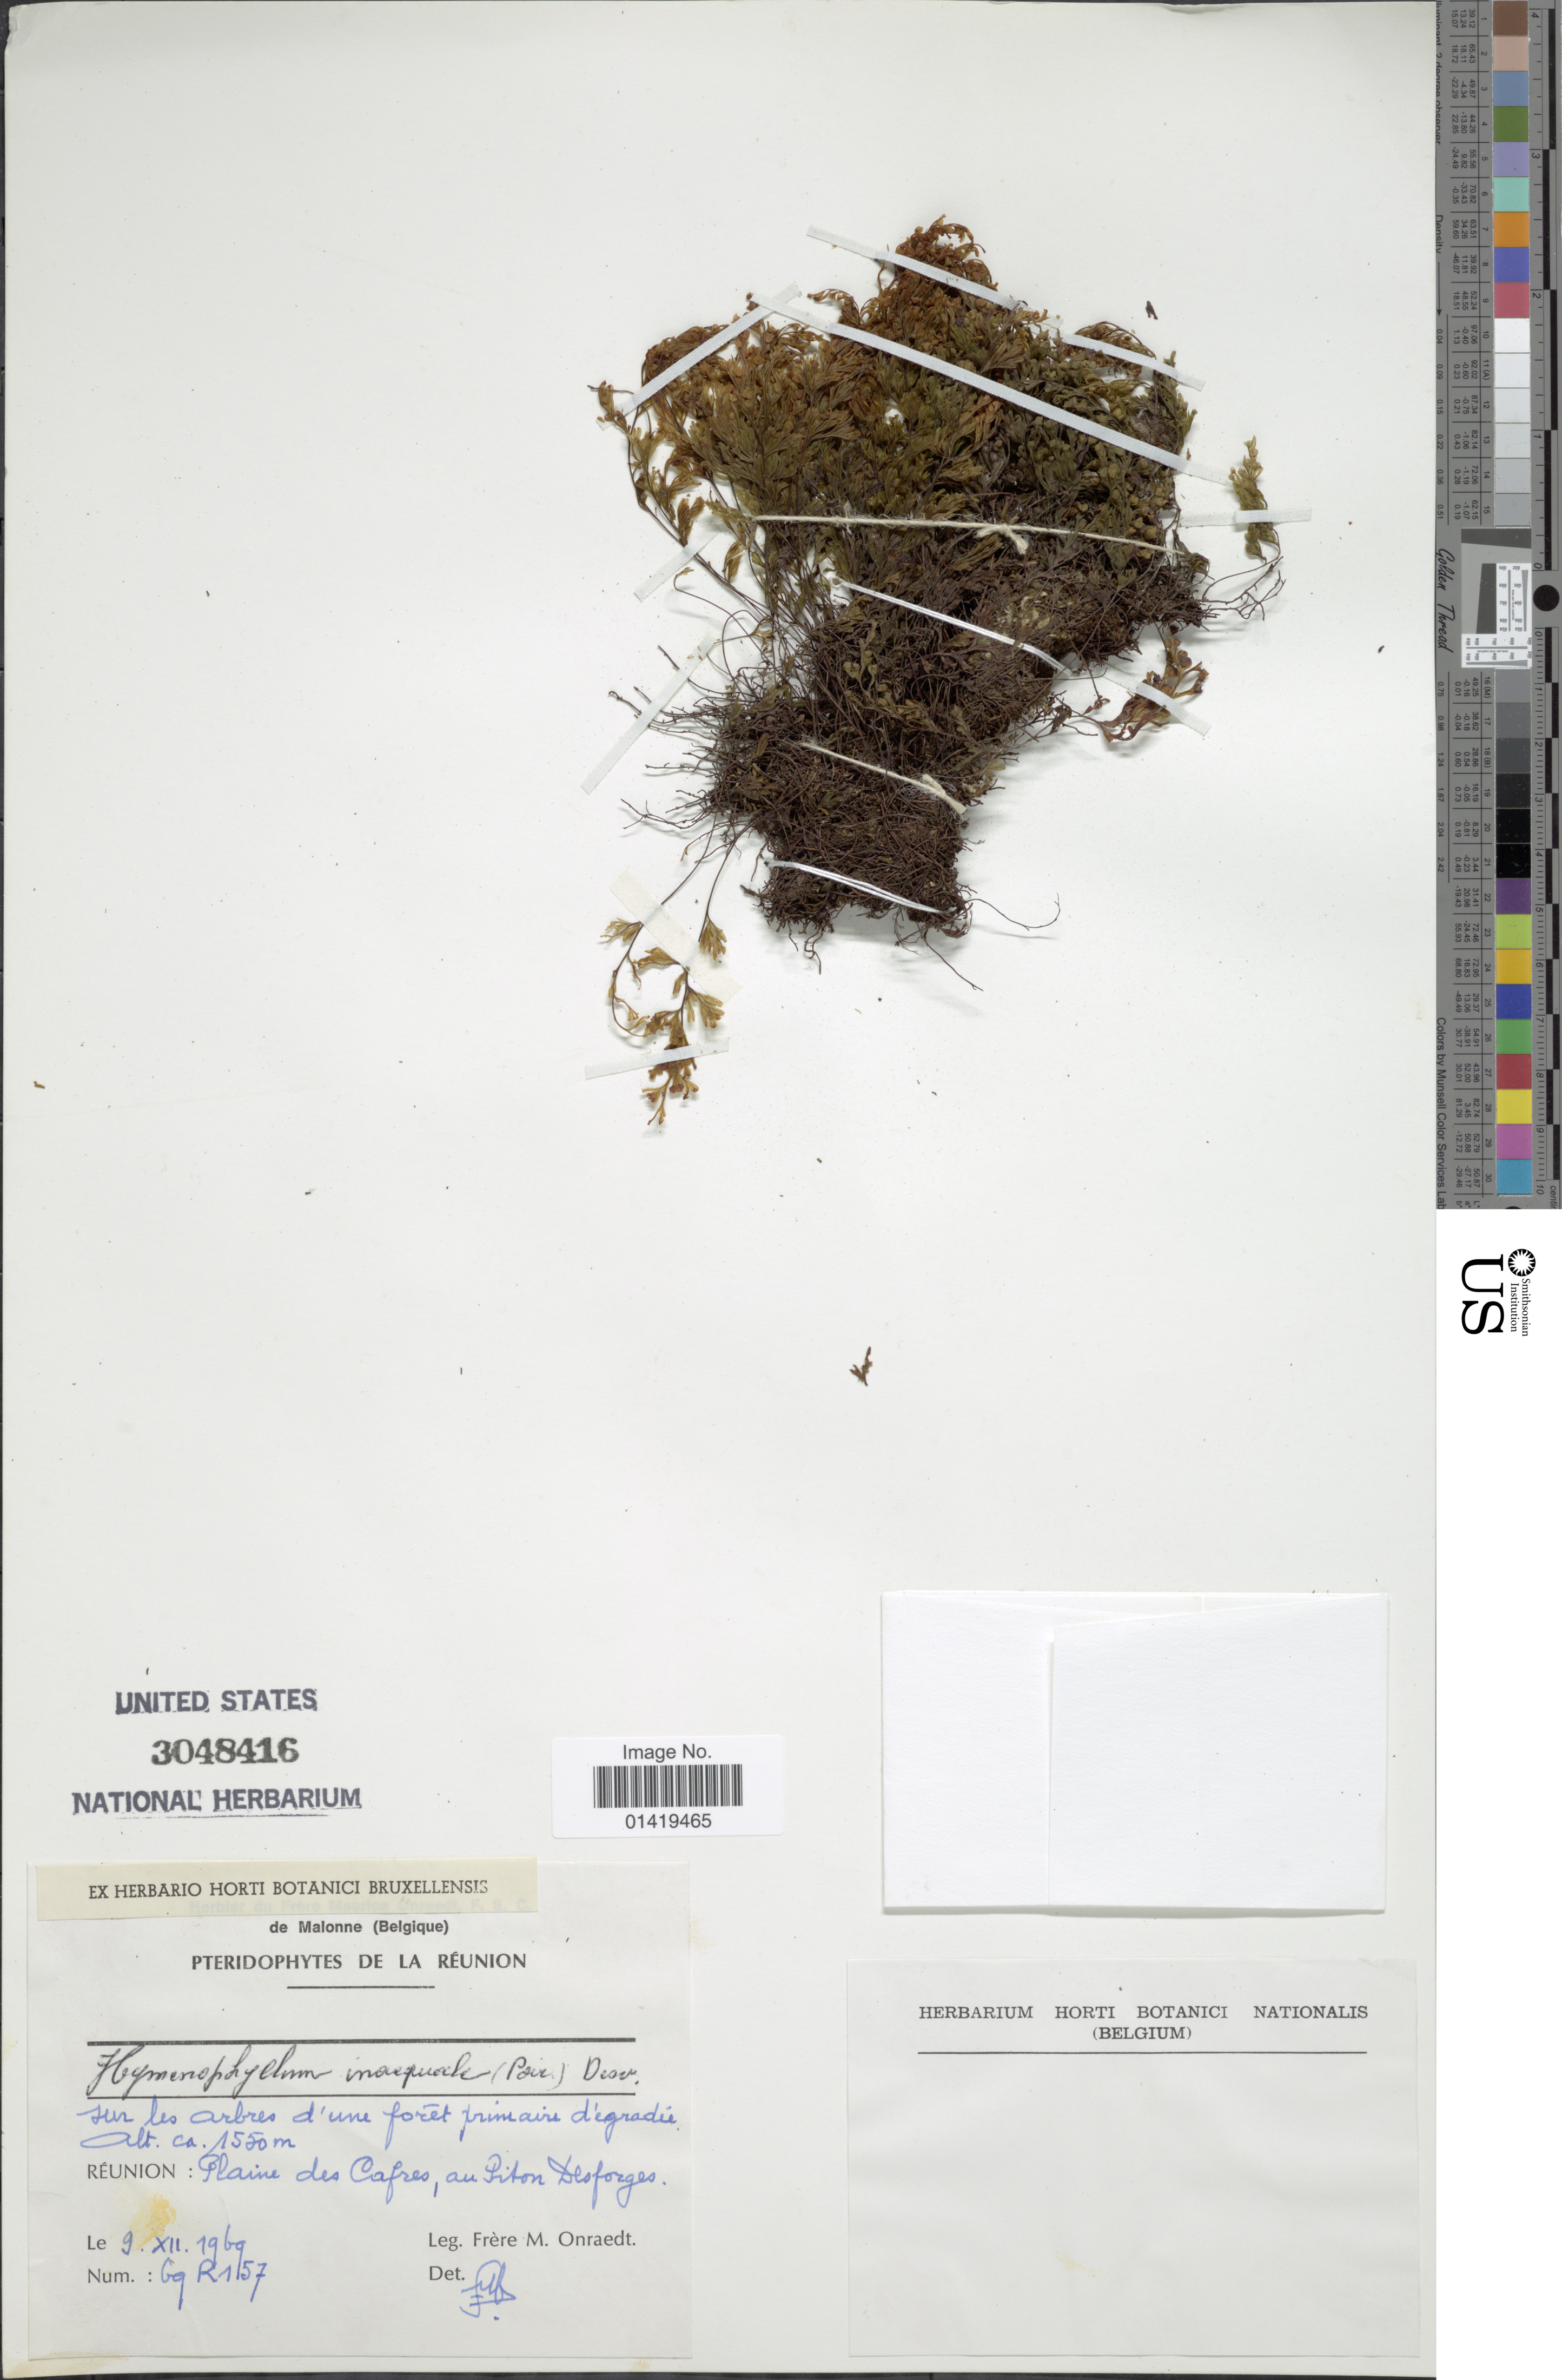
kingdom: Plantae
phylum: Tracheophyta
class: Polypodiopsida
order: Hymenophyllales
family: Hymenophyllaceae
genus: Hymenophyllum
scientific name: Hymenophyllum inaequale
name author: (Poir.) Desv.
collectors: F. Onraedt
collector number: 69R157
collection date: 1969-12-09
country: Reunion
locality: Plaine des Cafres au Piton Desforges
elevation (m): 1550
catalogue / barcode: US 3048416